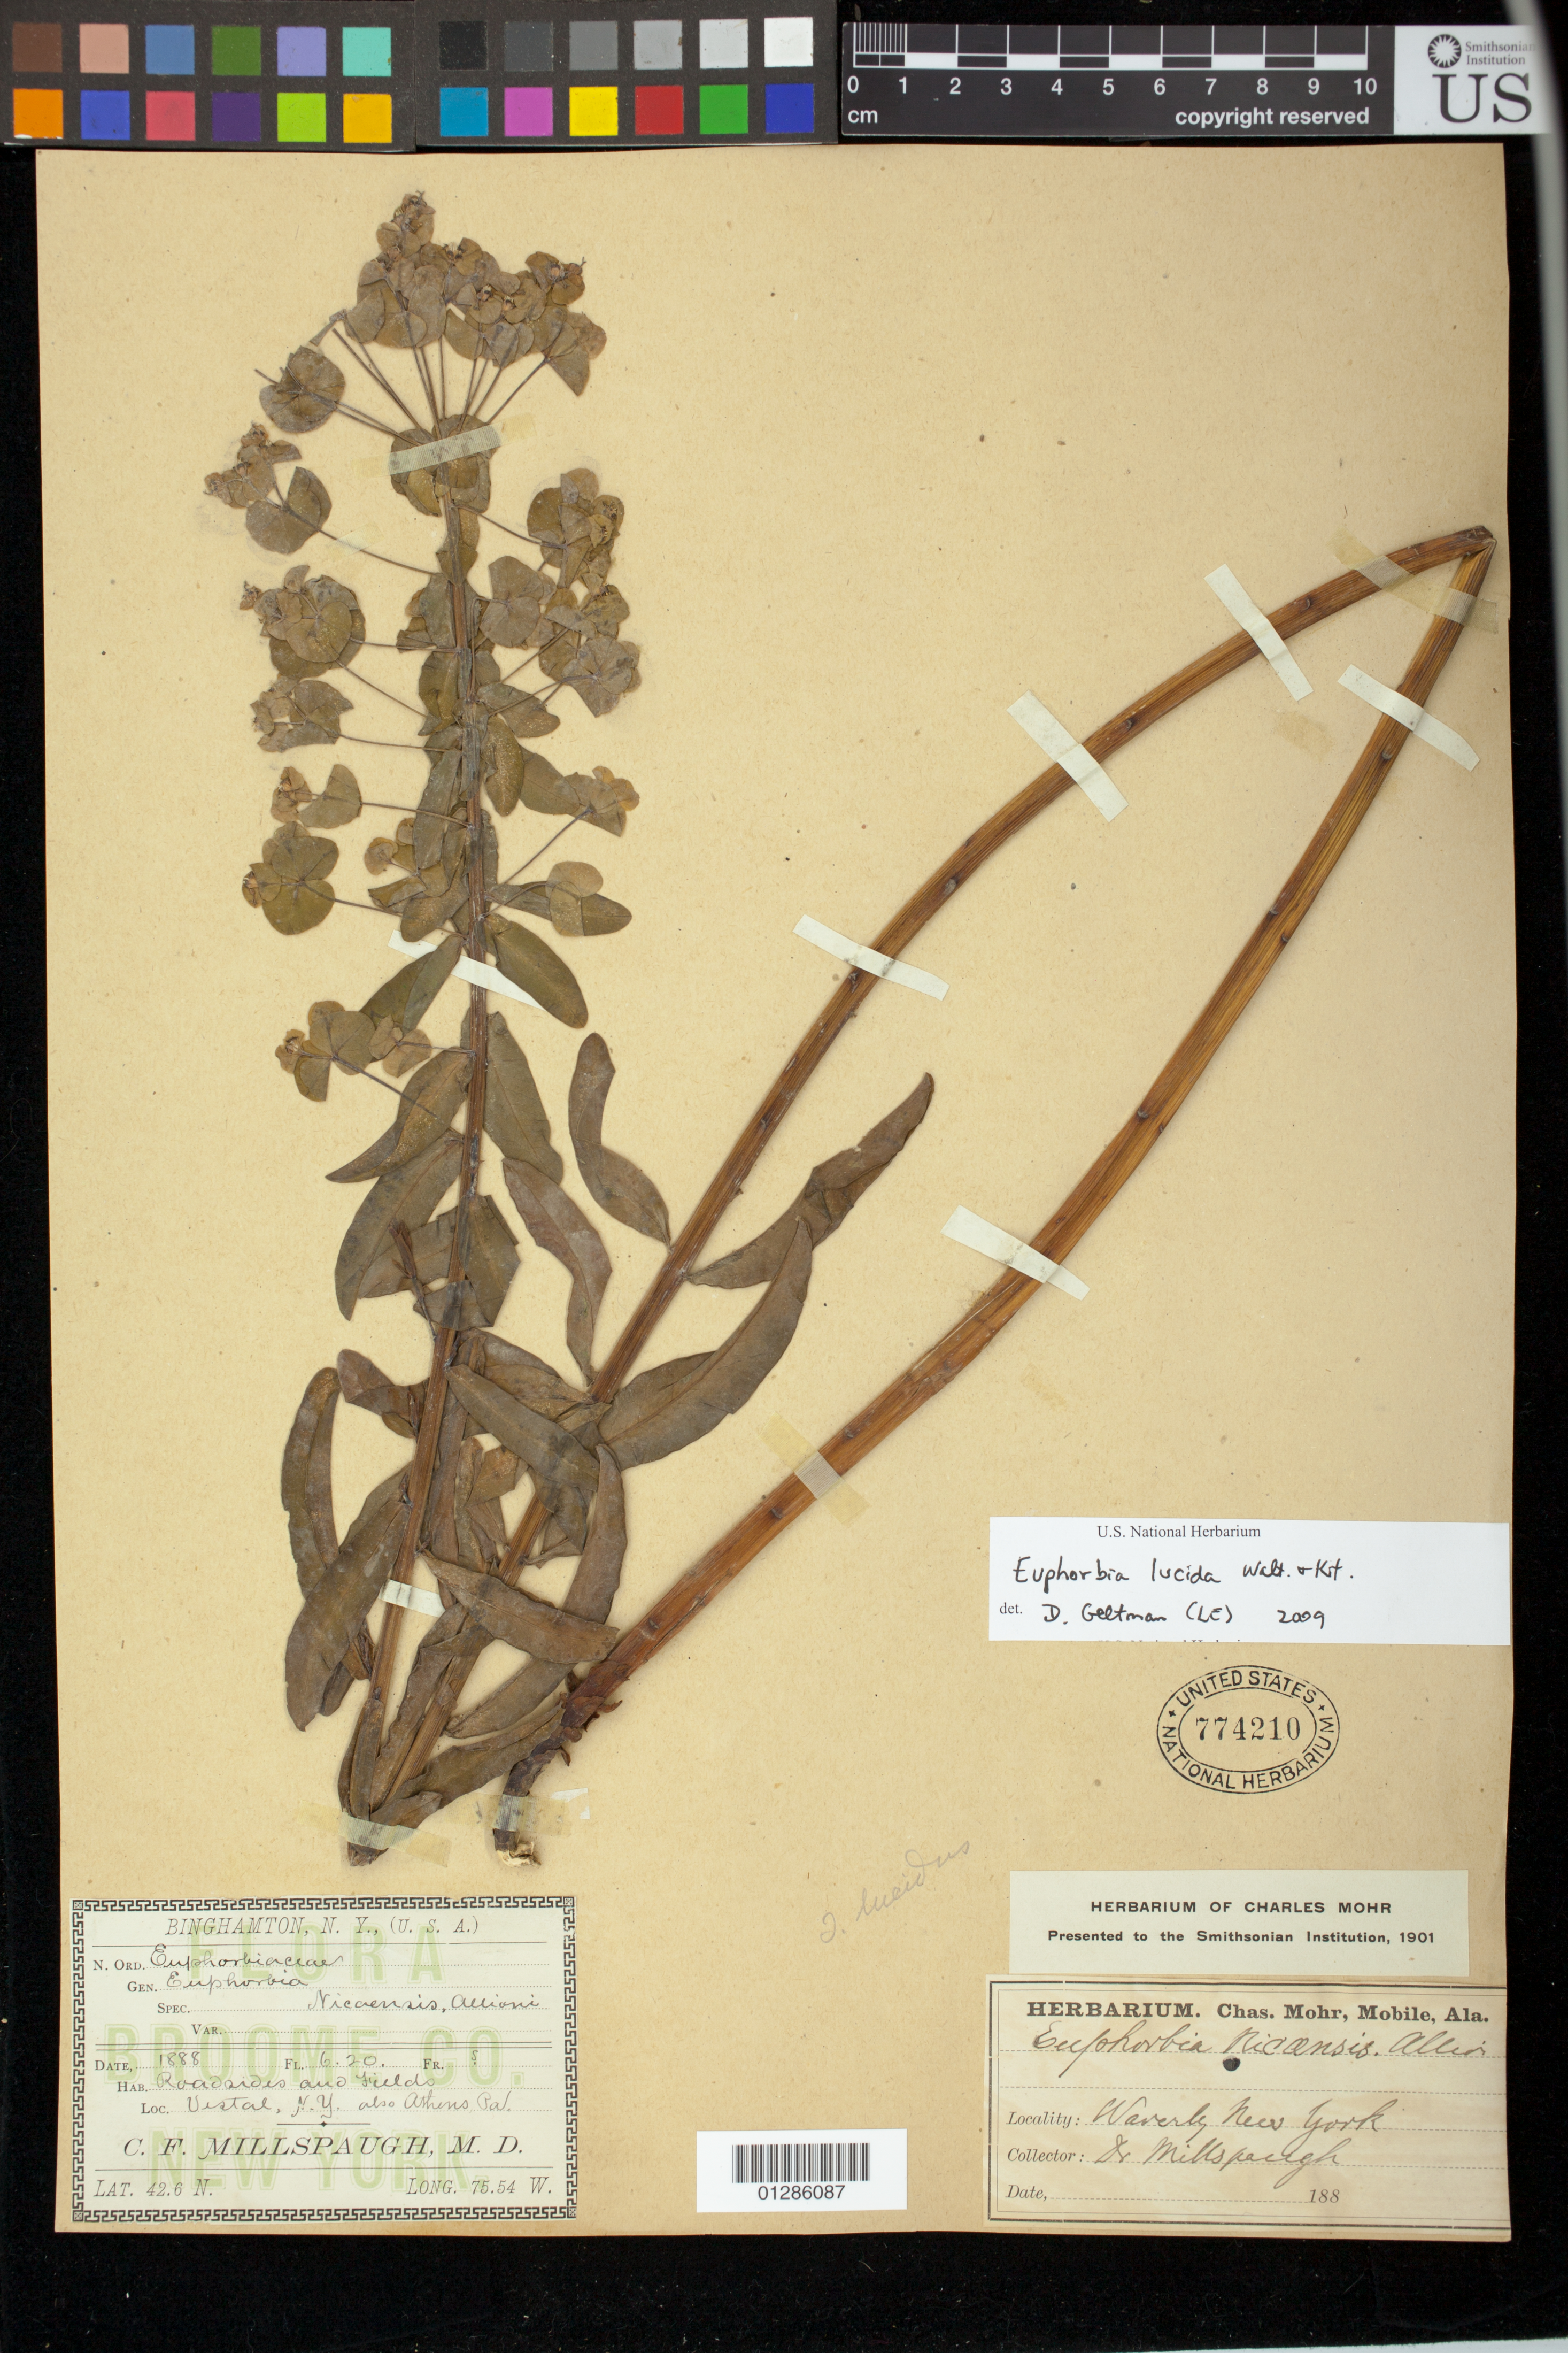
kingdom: Plantae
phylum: Tracheophyta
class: Magnoliopsida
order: Malpighiales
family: Euphorbiaceae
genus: Euphorbia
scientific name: Euphorbia lucida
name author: Waldst. & Kit.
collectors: C. F. Millspaugh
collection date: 1888-03-20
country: United States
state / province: New York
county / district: Broome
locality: Vestal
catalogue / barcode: US 774210